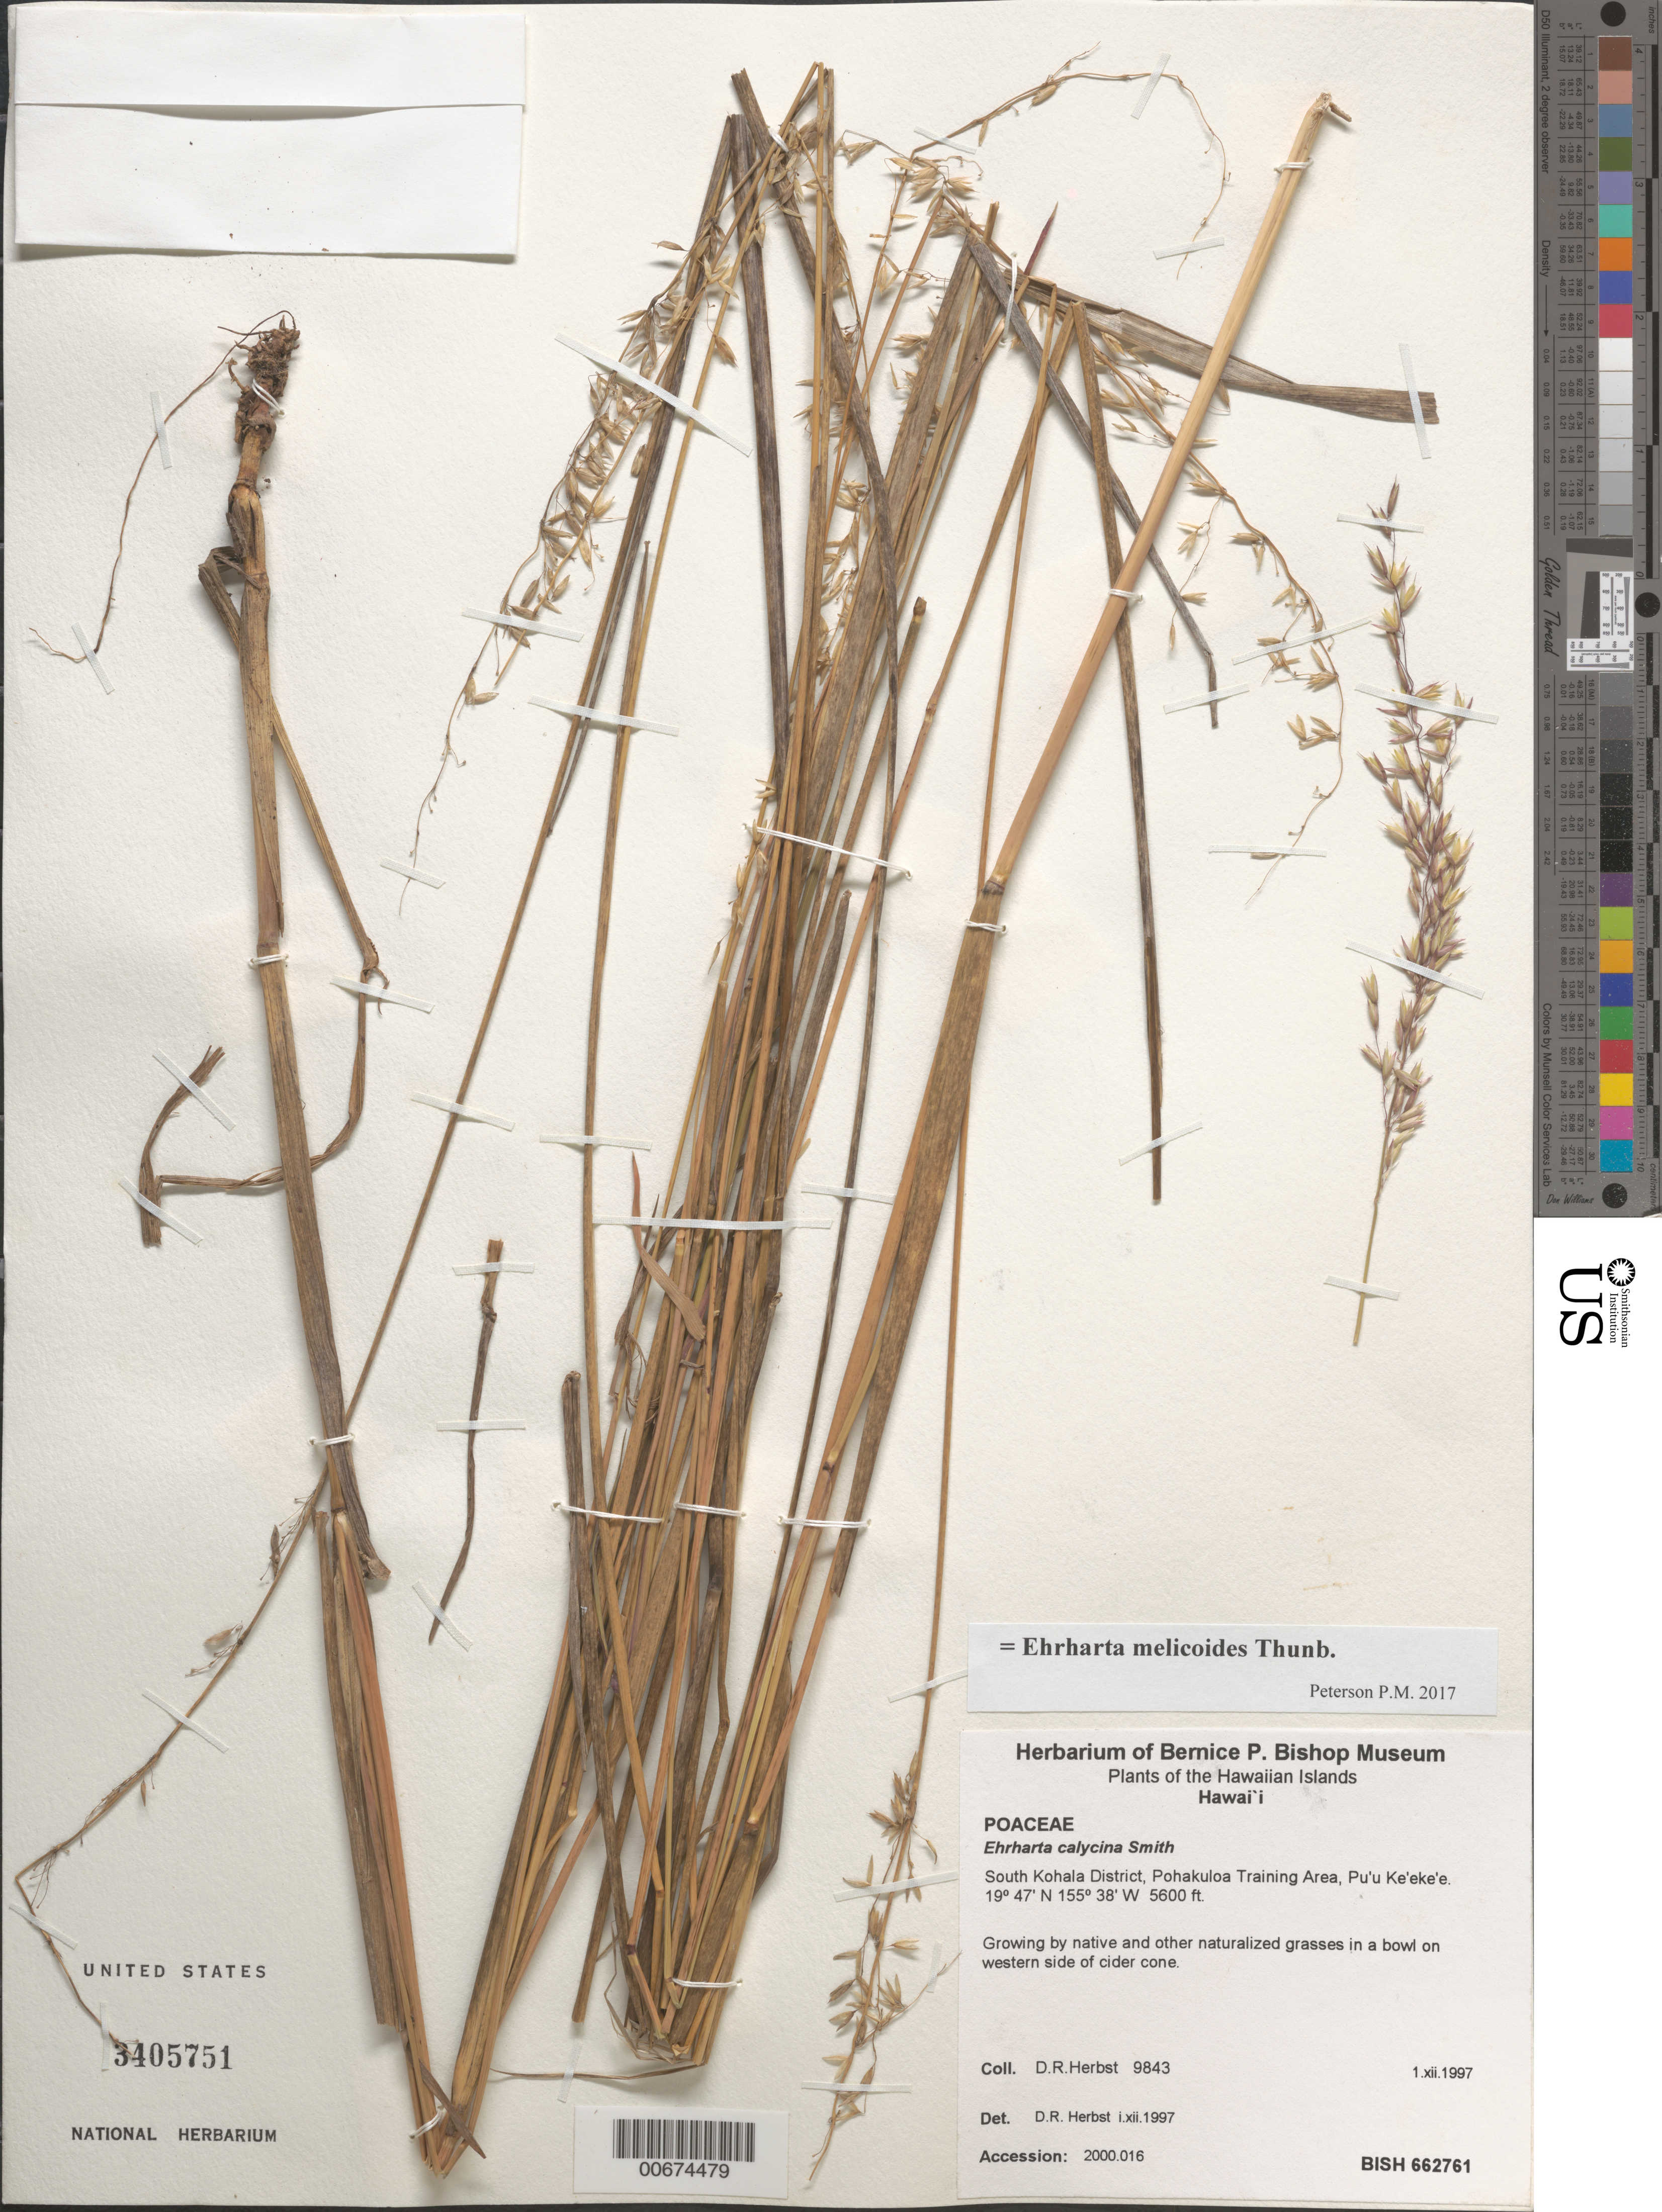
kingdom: Plantae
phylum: Tracheophyta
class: Liliopsida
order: Poales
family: Poaceae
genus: Ehrharta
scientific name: Ehrharta melicoides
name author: Thunb.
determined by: Poaceae Reorganization Project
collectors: D. R. Herbst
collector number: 9843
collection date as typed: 1 Dec 1997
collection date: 1997-12-01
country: United States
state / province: Hawaii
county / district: Hawaii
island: Hawaii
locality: South Kohala Distr., Pohakuloa Training Area, Pu'u Ke'eke'e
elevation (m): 1706.9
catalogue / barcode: US 3405751